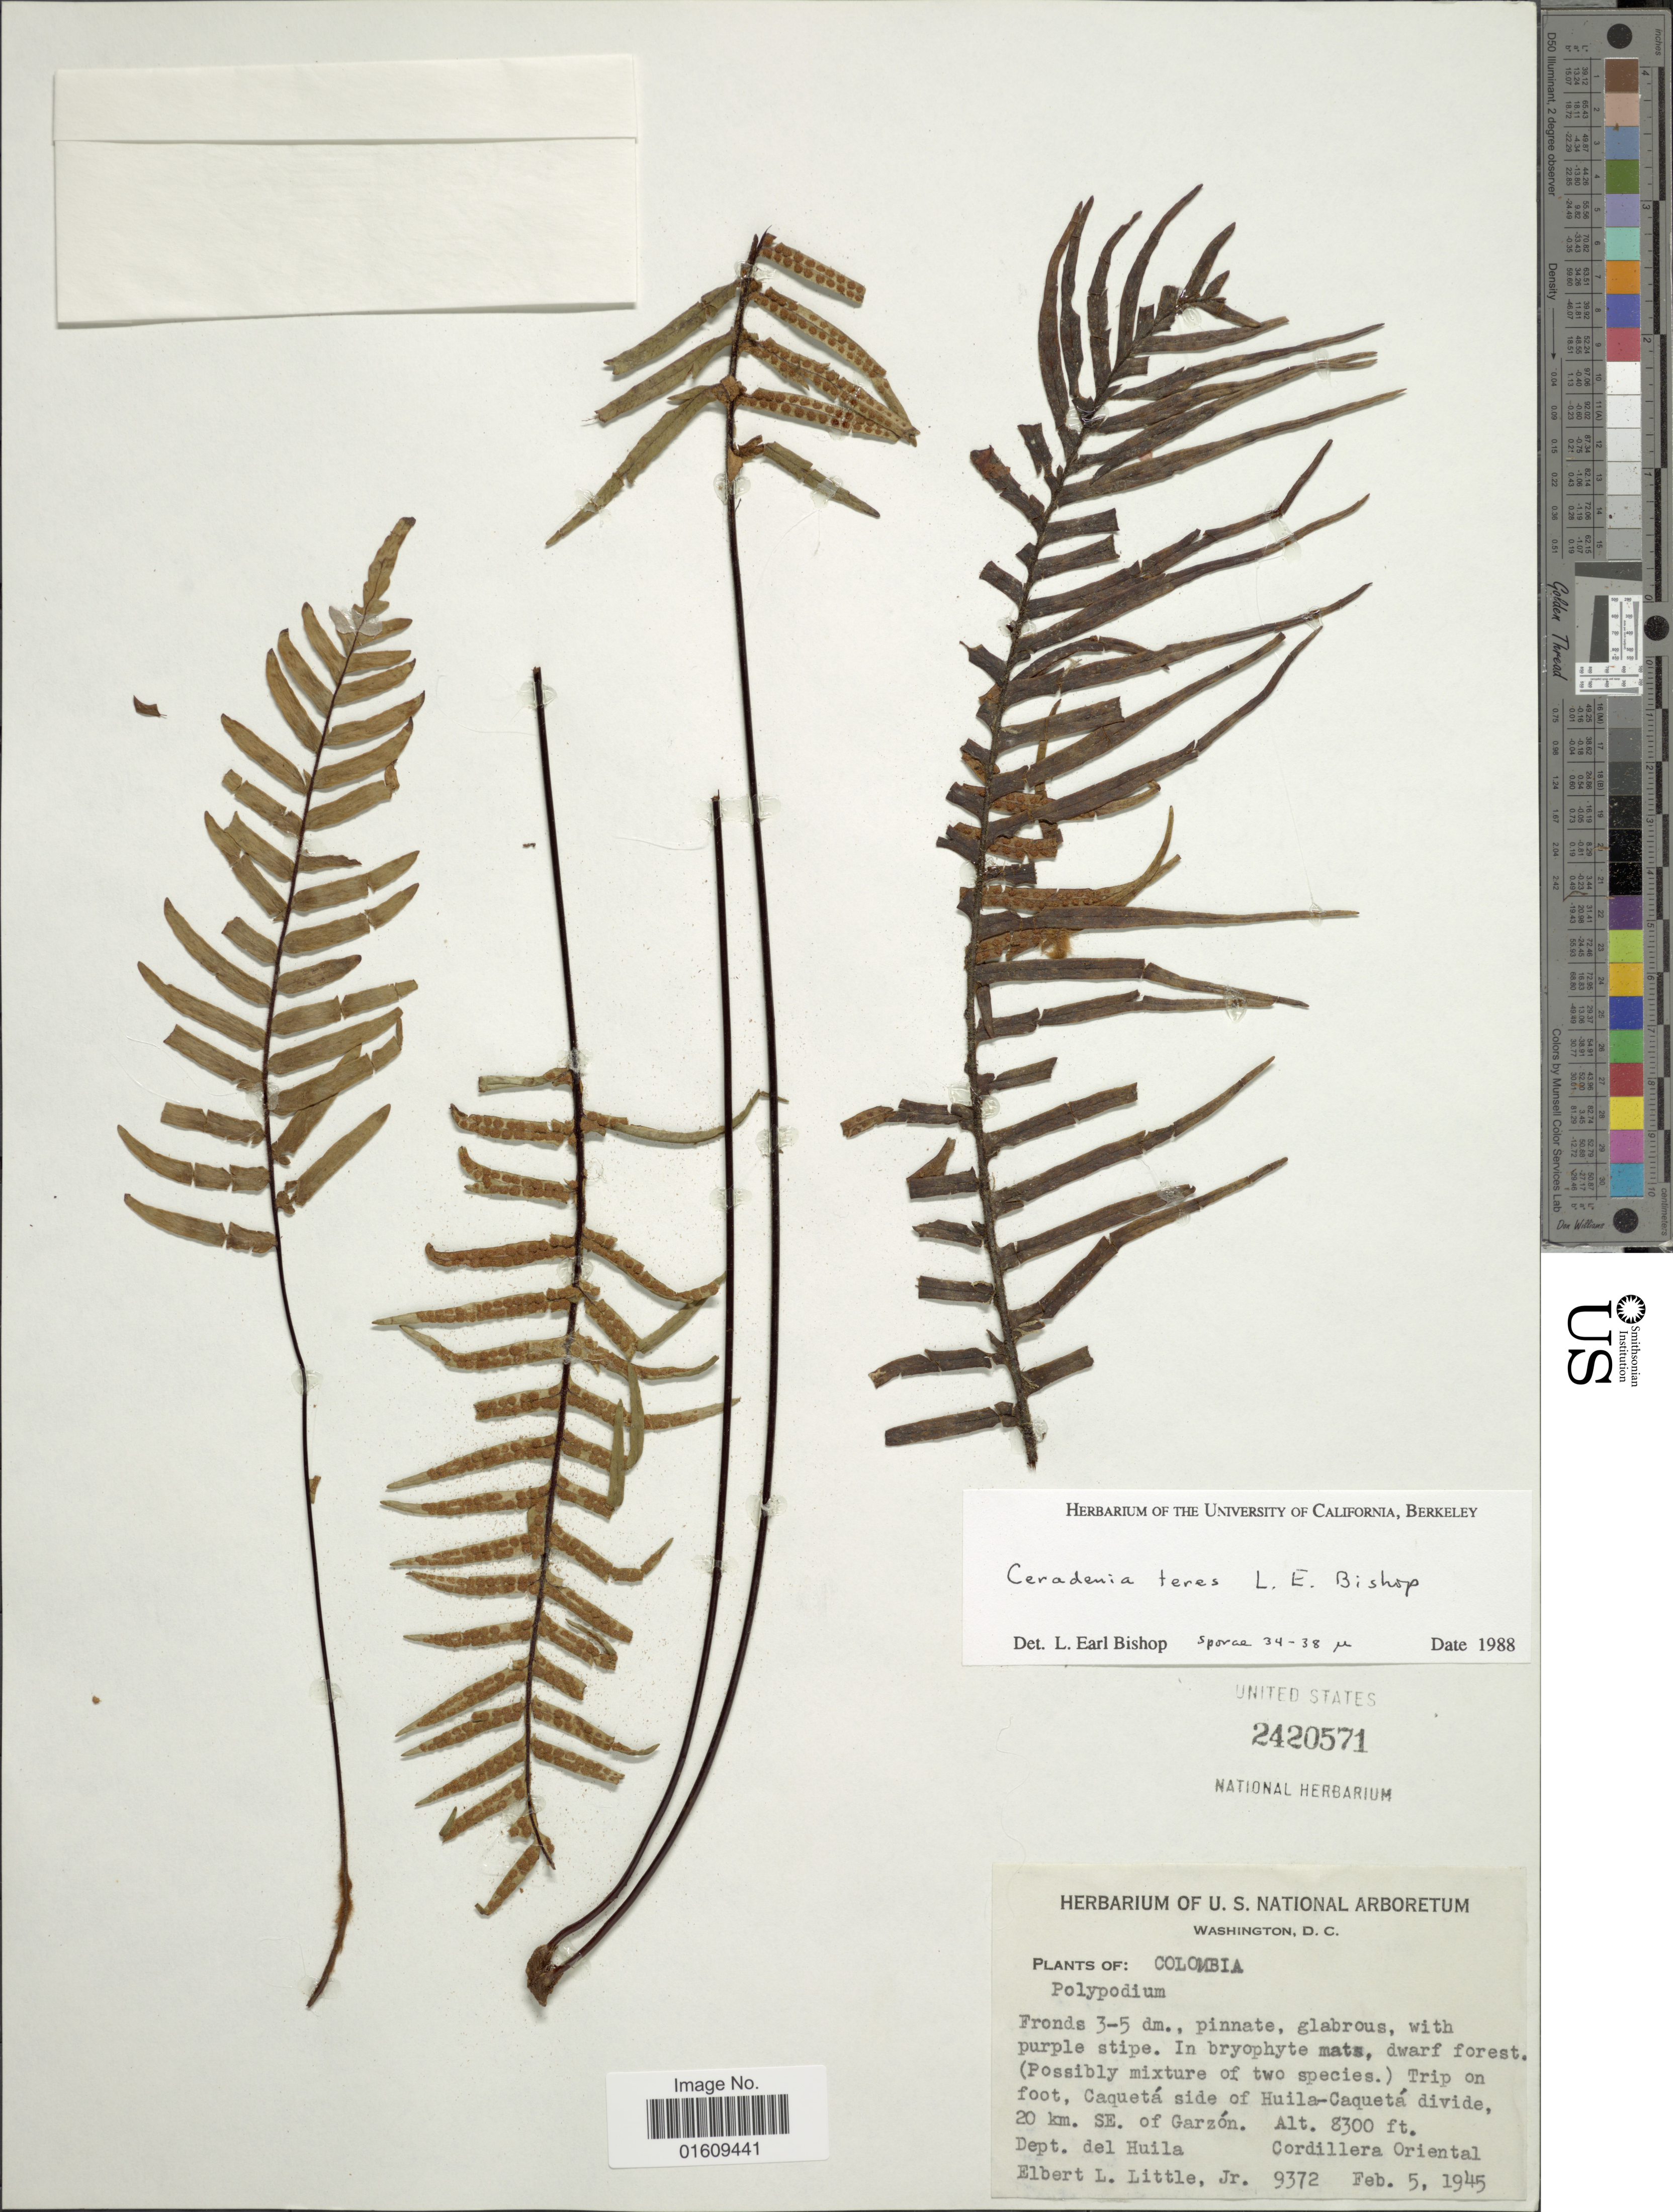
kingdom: Plantae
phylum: Tracheophyta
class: Polypodiopsida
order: Polypodiales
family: Polypodiaceae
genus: Ceradenia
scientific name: Ceradenia teres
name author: L.E. Bishop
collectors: E. L. Little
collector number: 9372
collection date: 1945-02-05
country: Colombia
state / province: Huila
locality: Colombia, trip on foot, Caquetá side of Huila-Caquetá divide, 20 km. SE. of Garzón. Cordillera Oriental.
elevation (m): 2530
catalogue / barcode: US 2420571